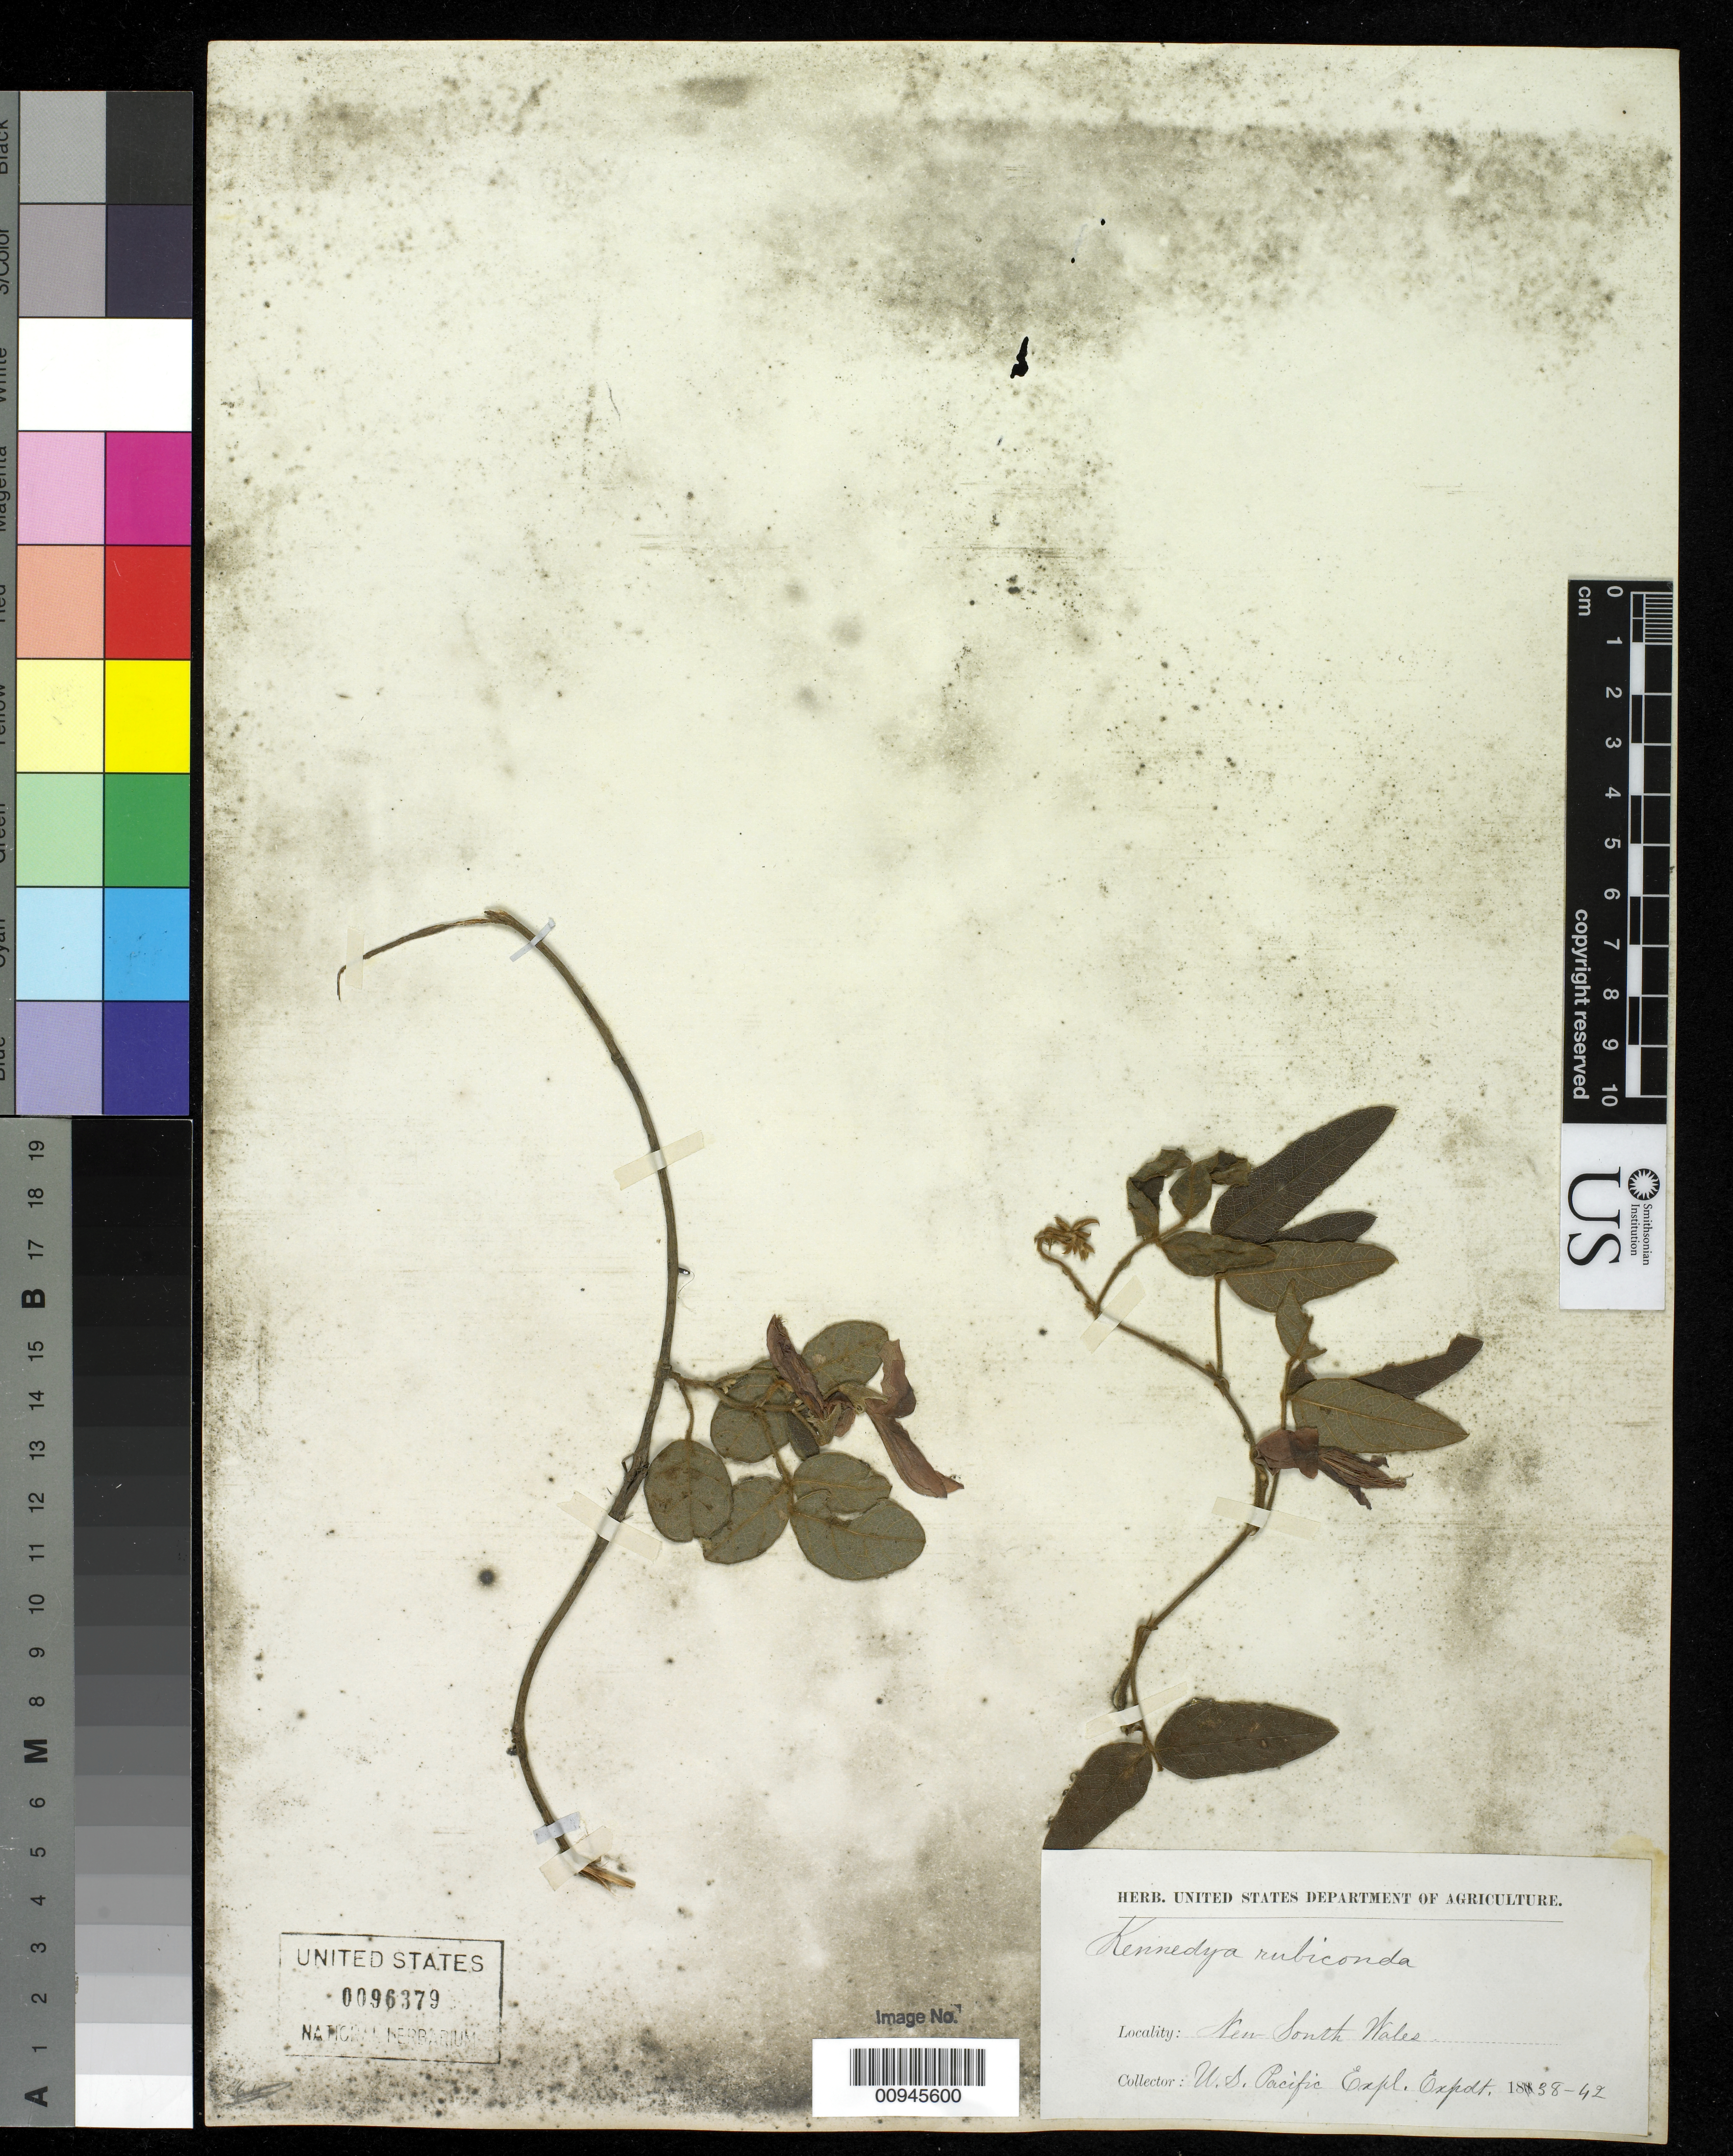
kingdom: Plantae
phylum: Tracheophyta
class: Magnoliopsida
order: Fabales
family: Fabaceae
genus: Kennedia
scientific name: Kennedia rubicunda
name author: Vent.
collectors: Wilkes Explor. Exped.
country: Australia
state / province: New South Wales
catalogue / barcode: US 96379